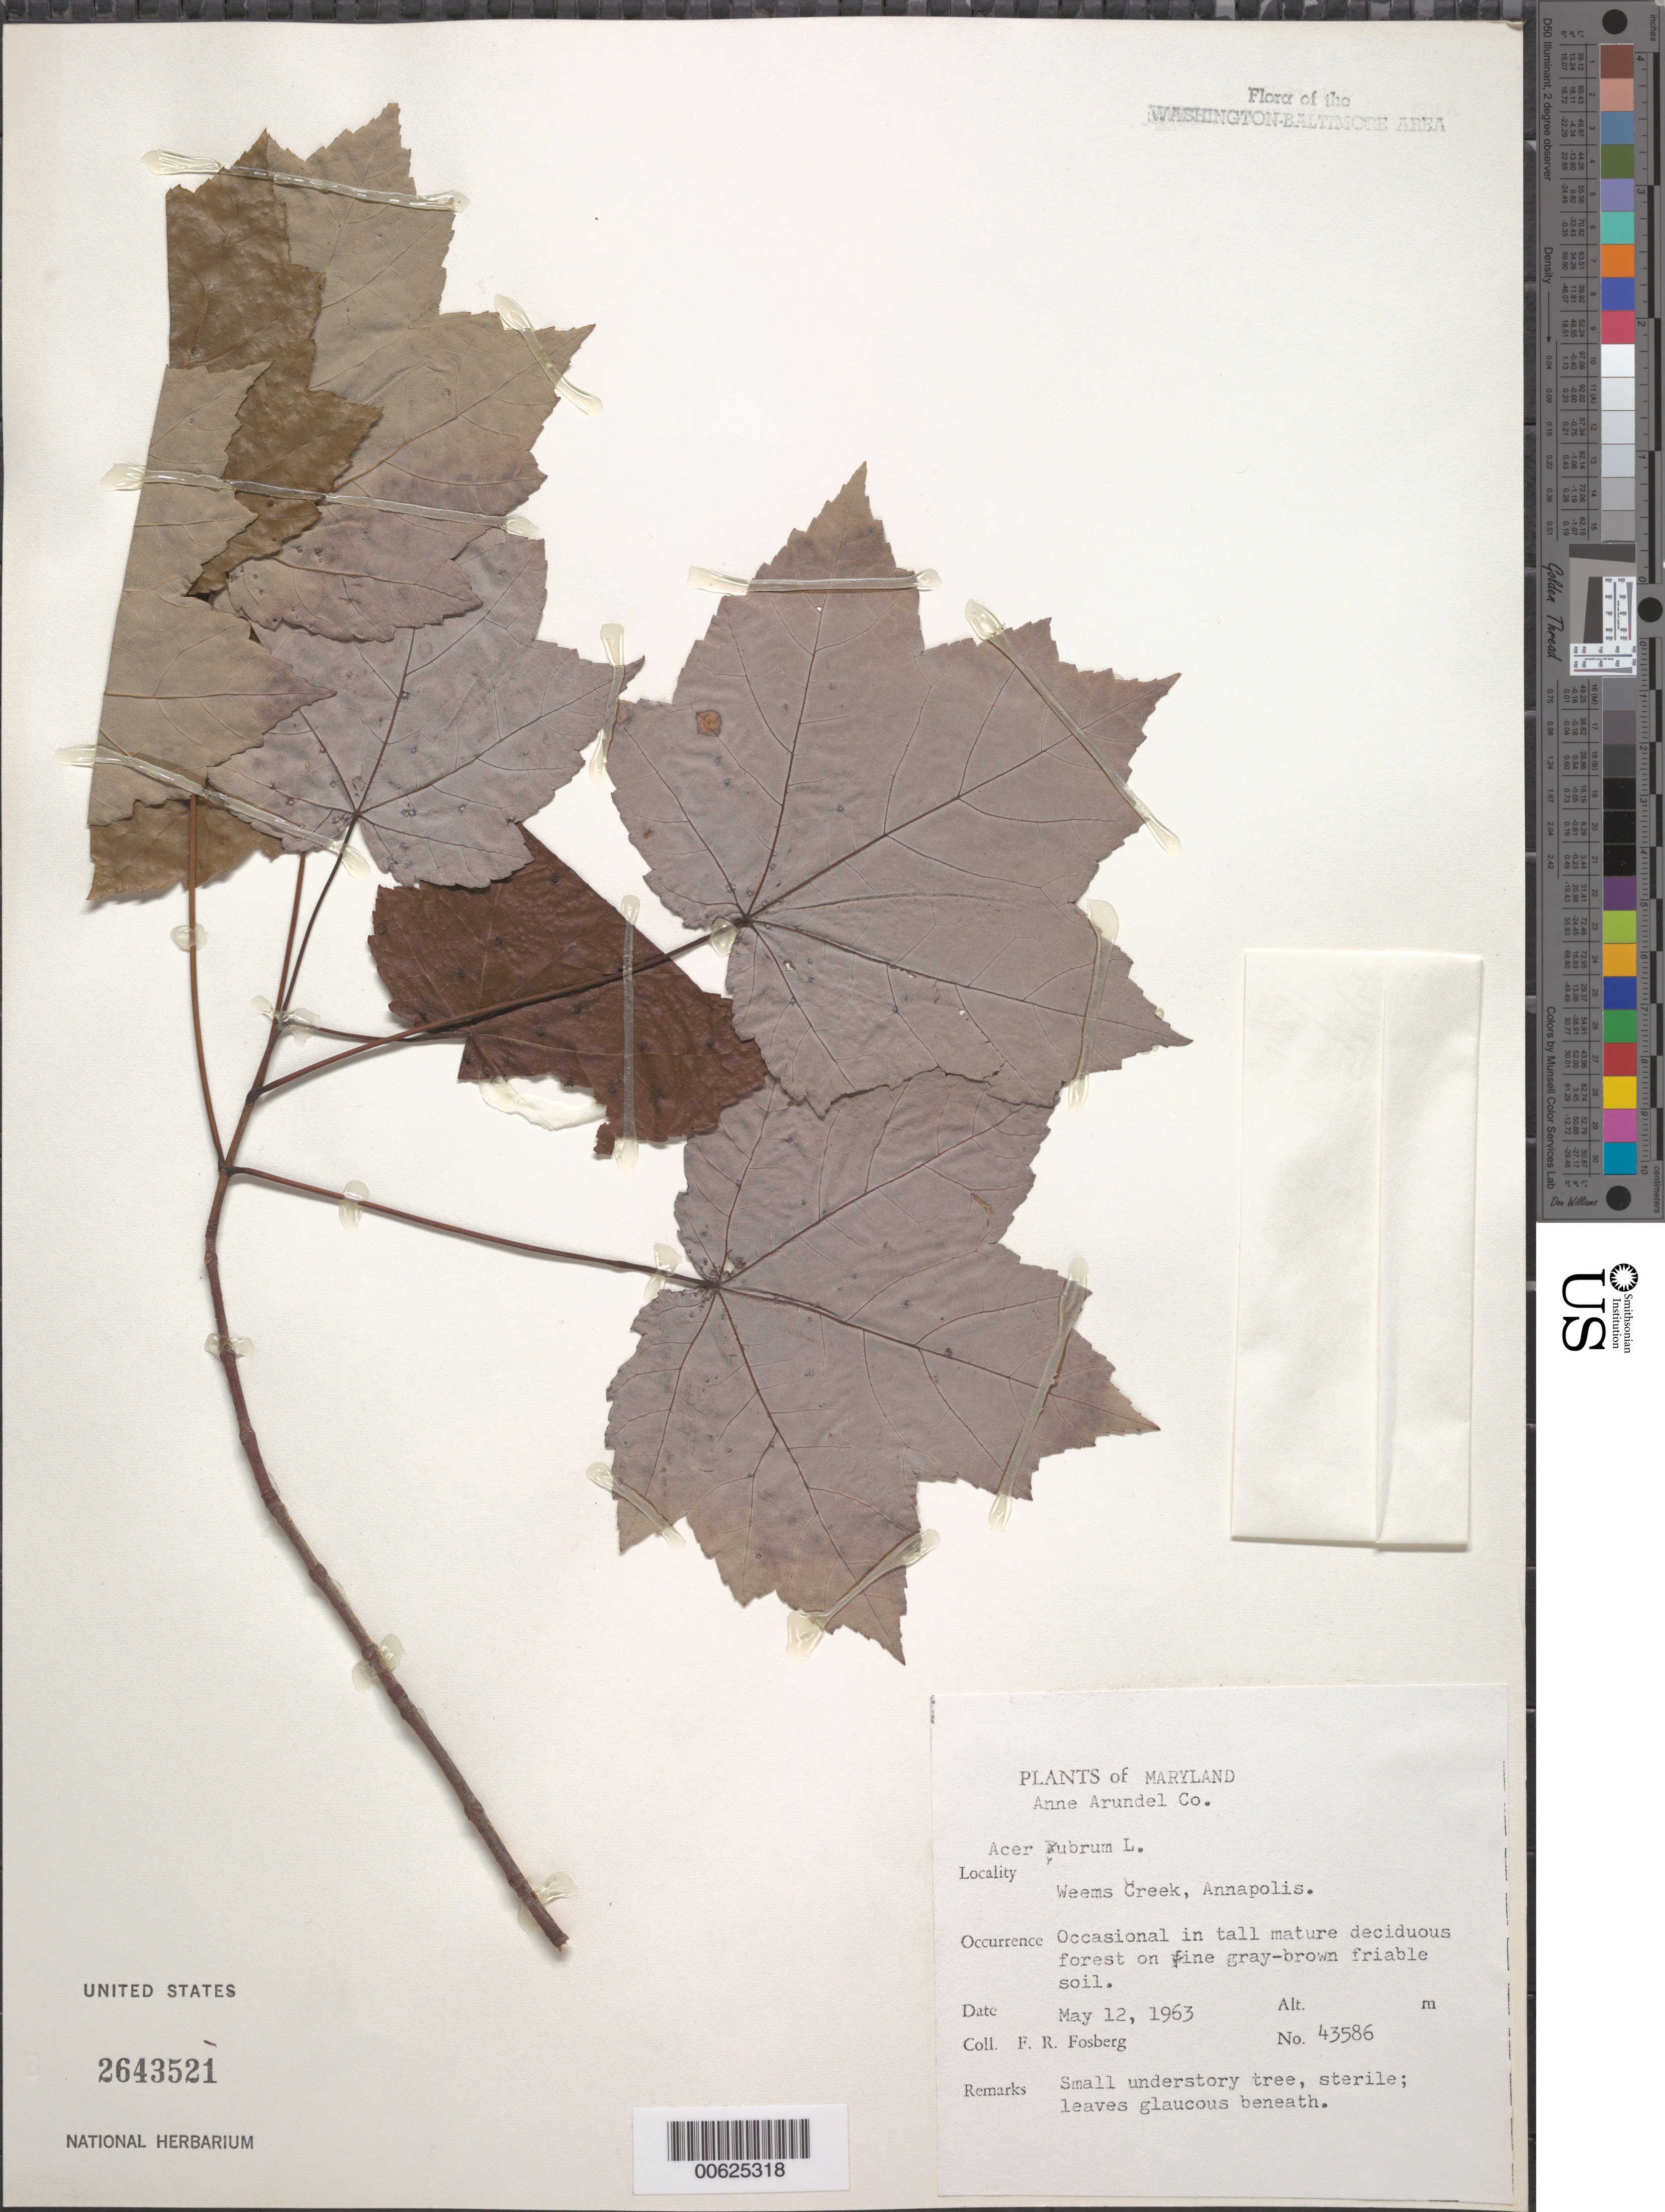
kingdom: Plantae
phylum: Tracheophyta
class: Magnoliopsida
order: Sapindales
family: Sapindaceae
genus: Acer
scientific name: Acer rubrum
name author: L.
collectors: F. R. Fosberg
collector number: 43586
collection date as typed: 12 May 1963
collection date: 1963-05-12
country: United States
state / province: Maryland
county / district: Anne Arundel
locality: Weems Creek, Annapolis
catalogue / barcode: US 2643521